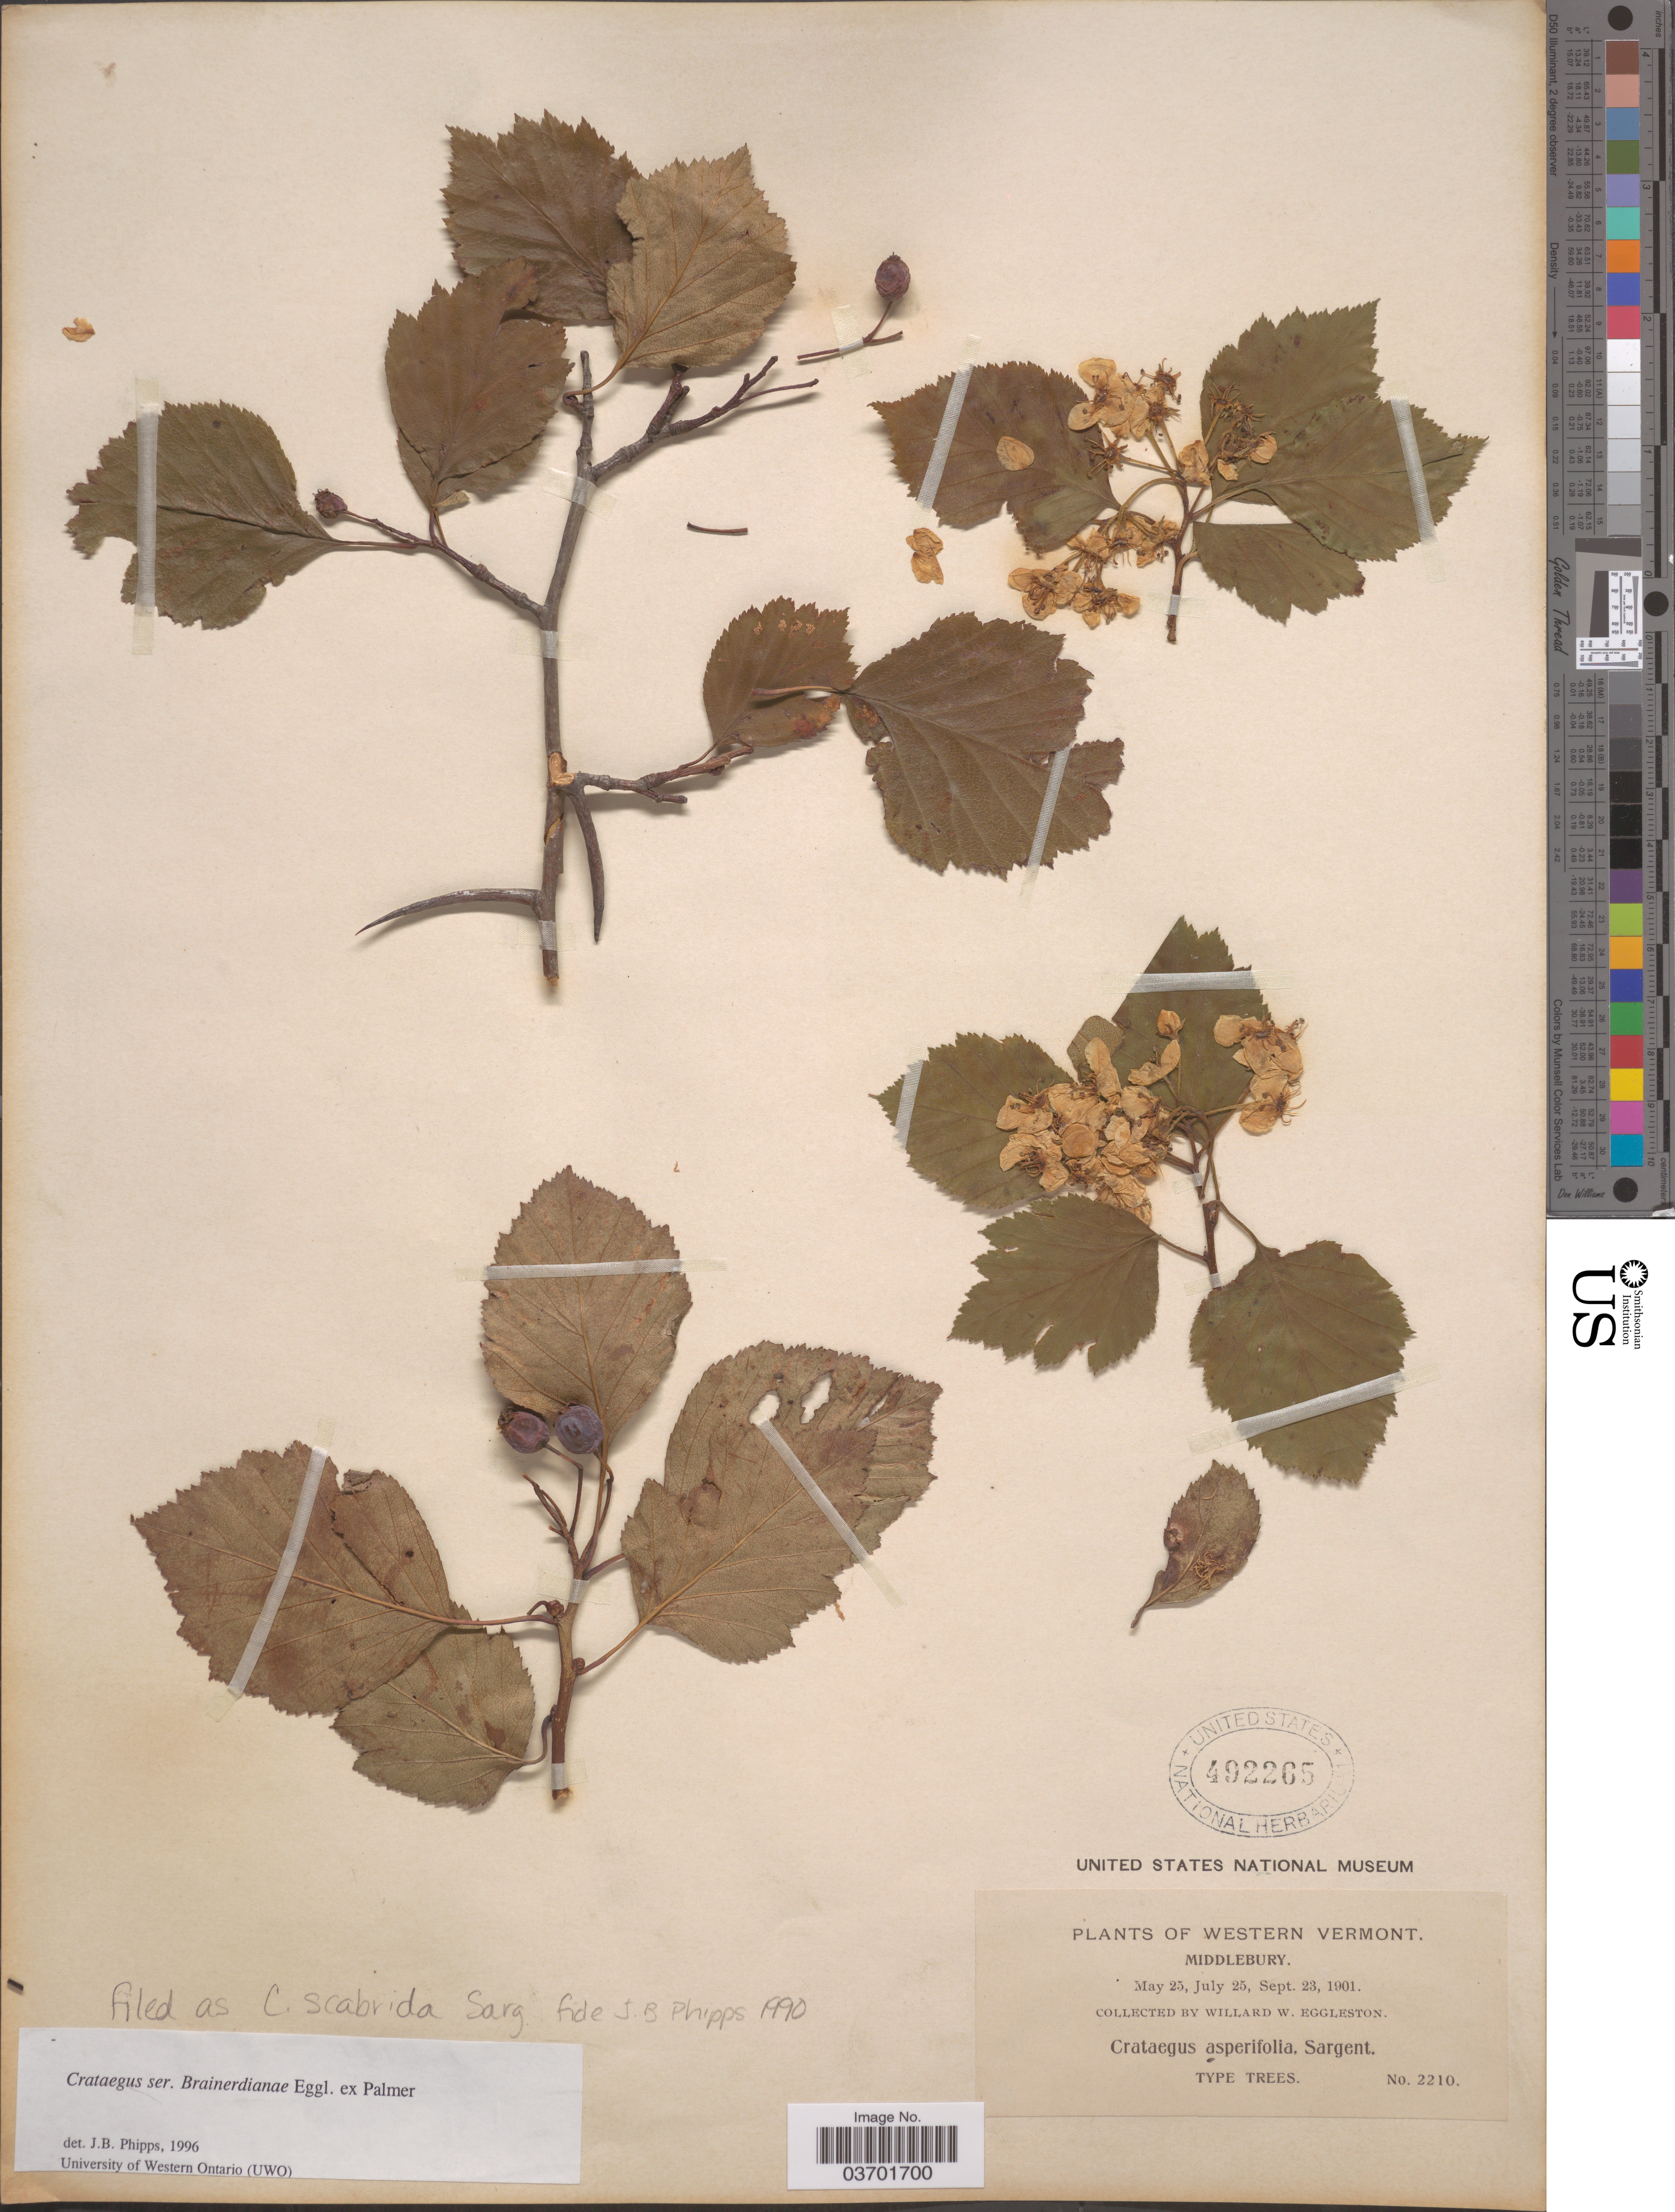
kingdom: Plantae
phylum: Tracheophyta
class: Magnoliopsida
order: Rosales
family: Rosaceae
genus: Crataegus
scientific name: Crataegus scabrida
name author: Sarg.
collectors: W. W. Eggleston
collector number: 2210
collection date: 1901-05-25/1901-09-23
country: United States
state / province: Vermont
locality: Western Vermont. Middlebury.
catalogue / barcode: US 492265